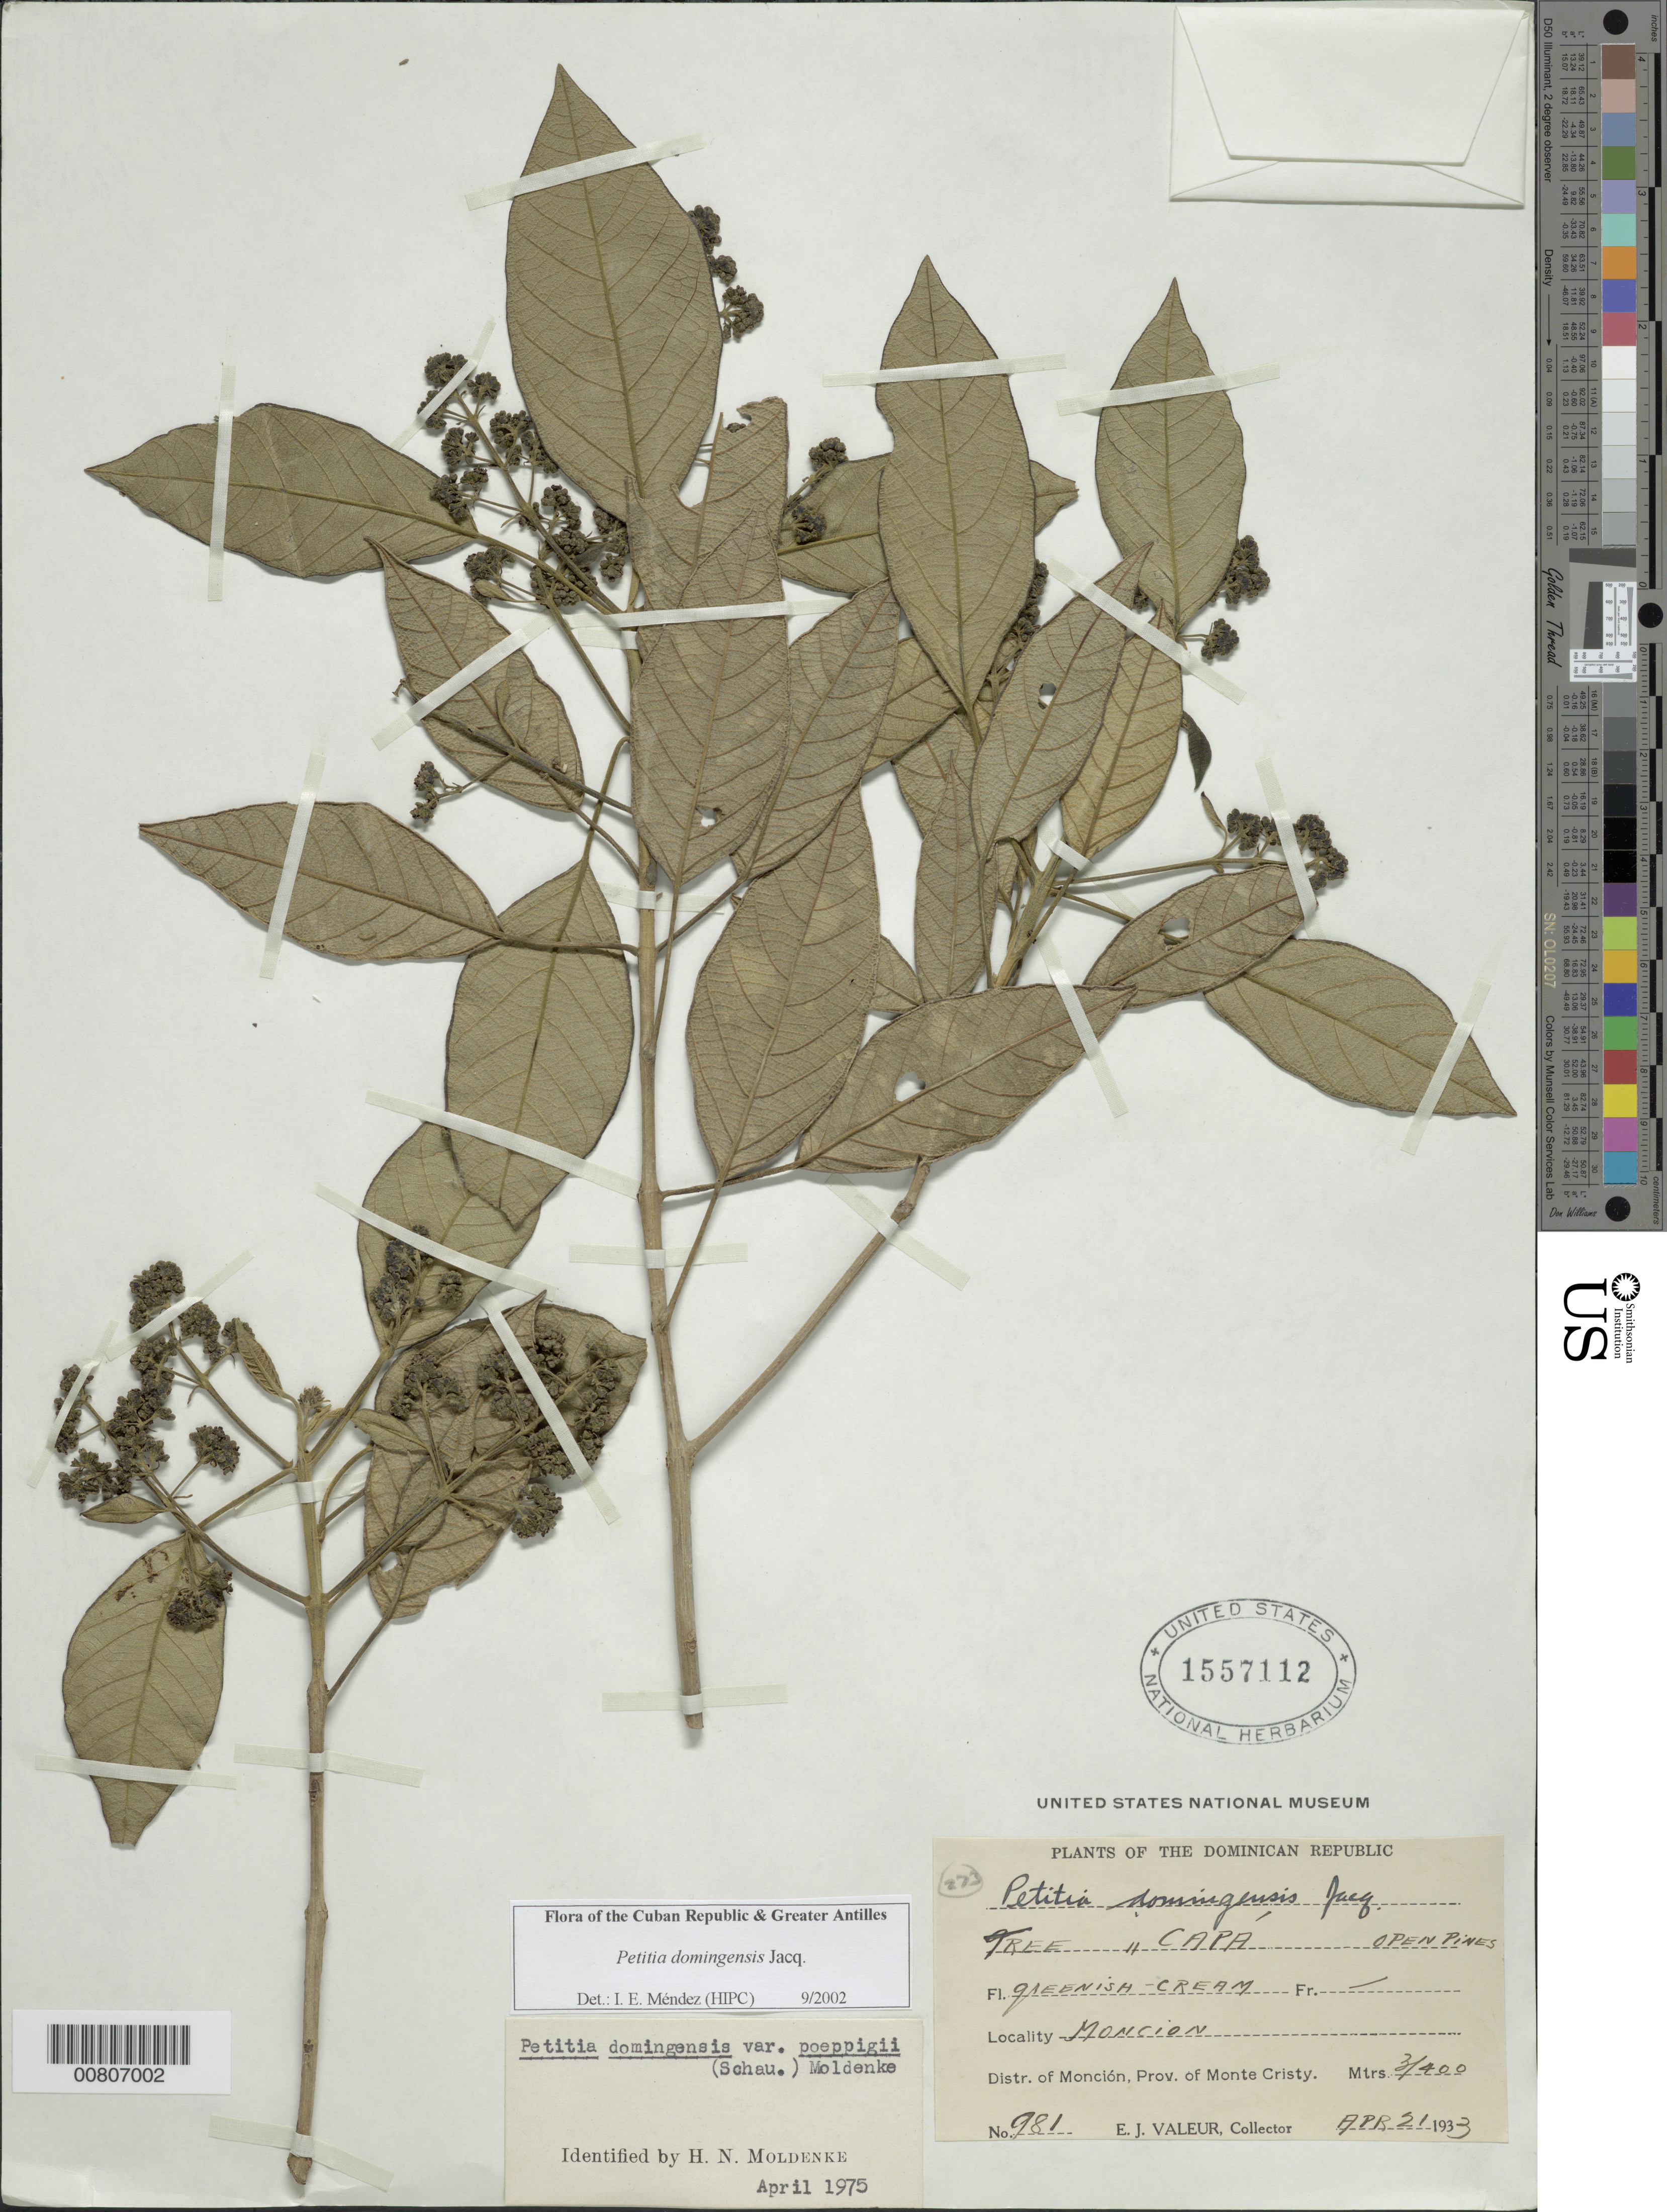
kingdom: Plantae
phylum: Tracheophyta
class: Magnoliopsida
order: Lamiales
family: Lamiaceae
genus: Petitia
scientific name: Petitia domingensis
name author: Jacq.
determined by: Méndez, Isidro E., (HIPC)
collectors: E. Valeur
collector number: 981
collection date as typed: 21 Apr 1933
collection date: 1933-04-21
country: Dominican Republic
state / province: Monte Cristi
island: Hispaniola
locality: Dist. Monción, Monción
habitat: Open pines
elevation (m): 300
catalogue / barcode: US 1557112